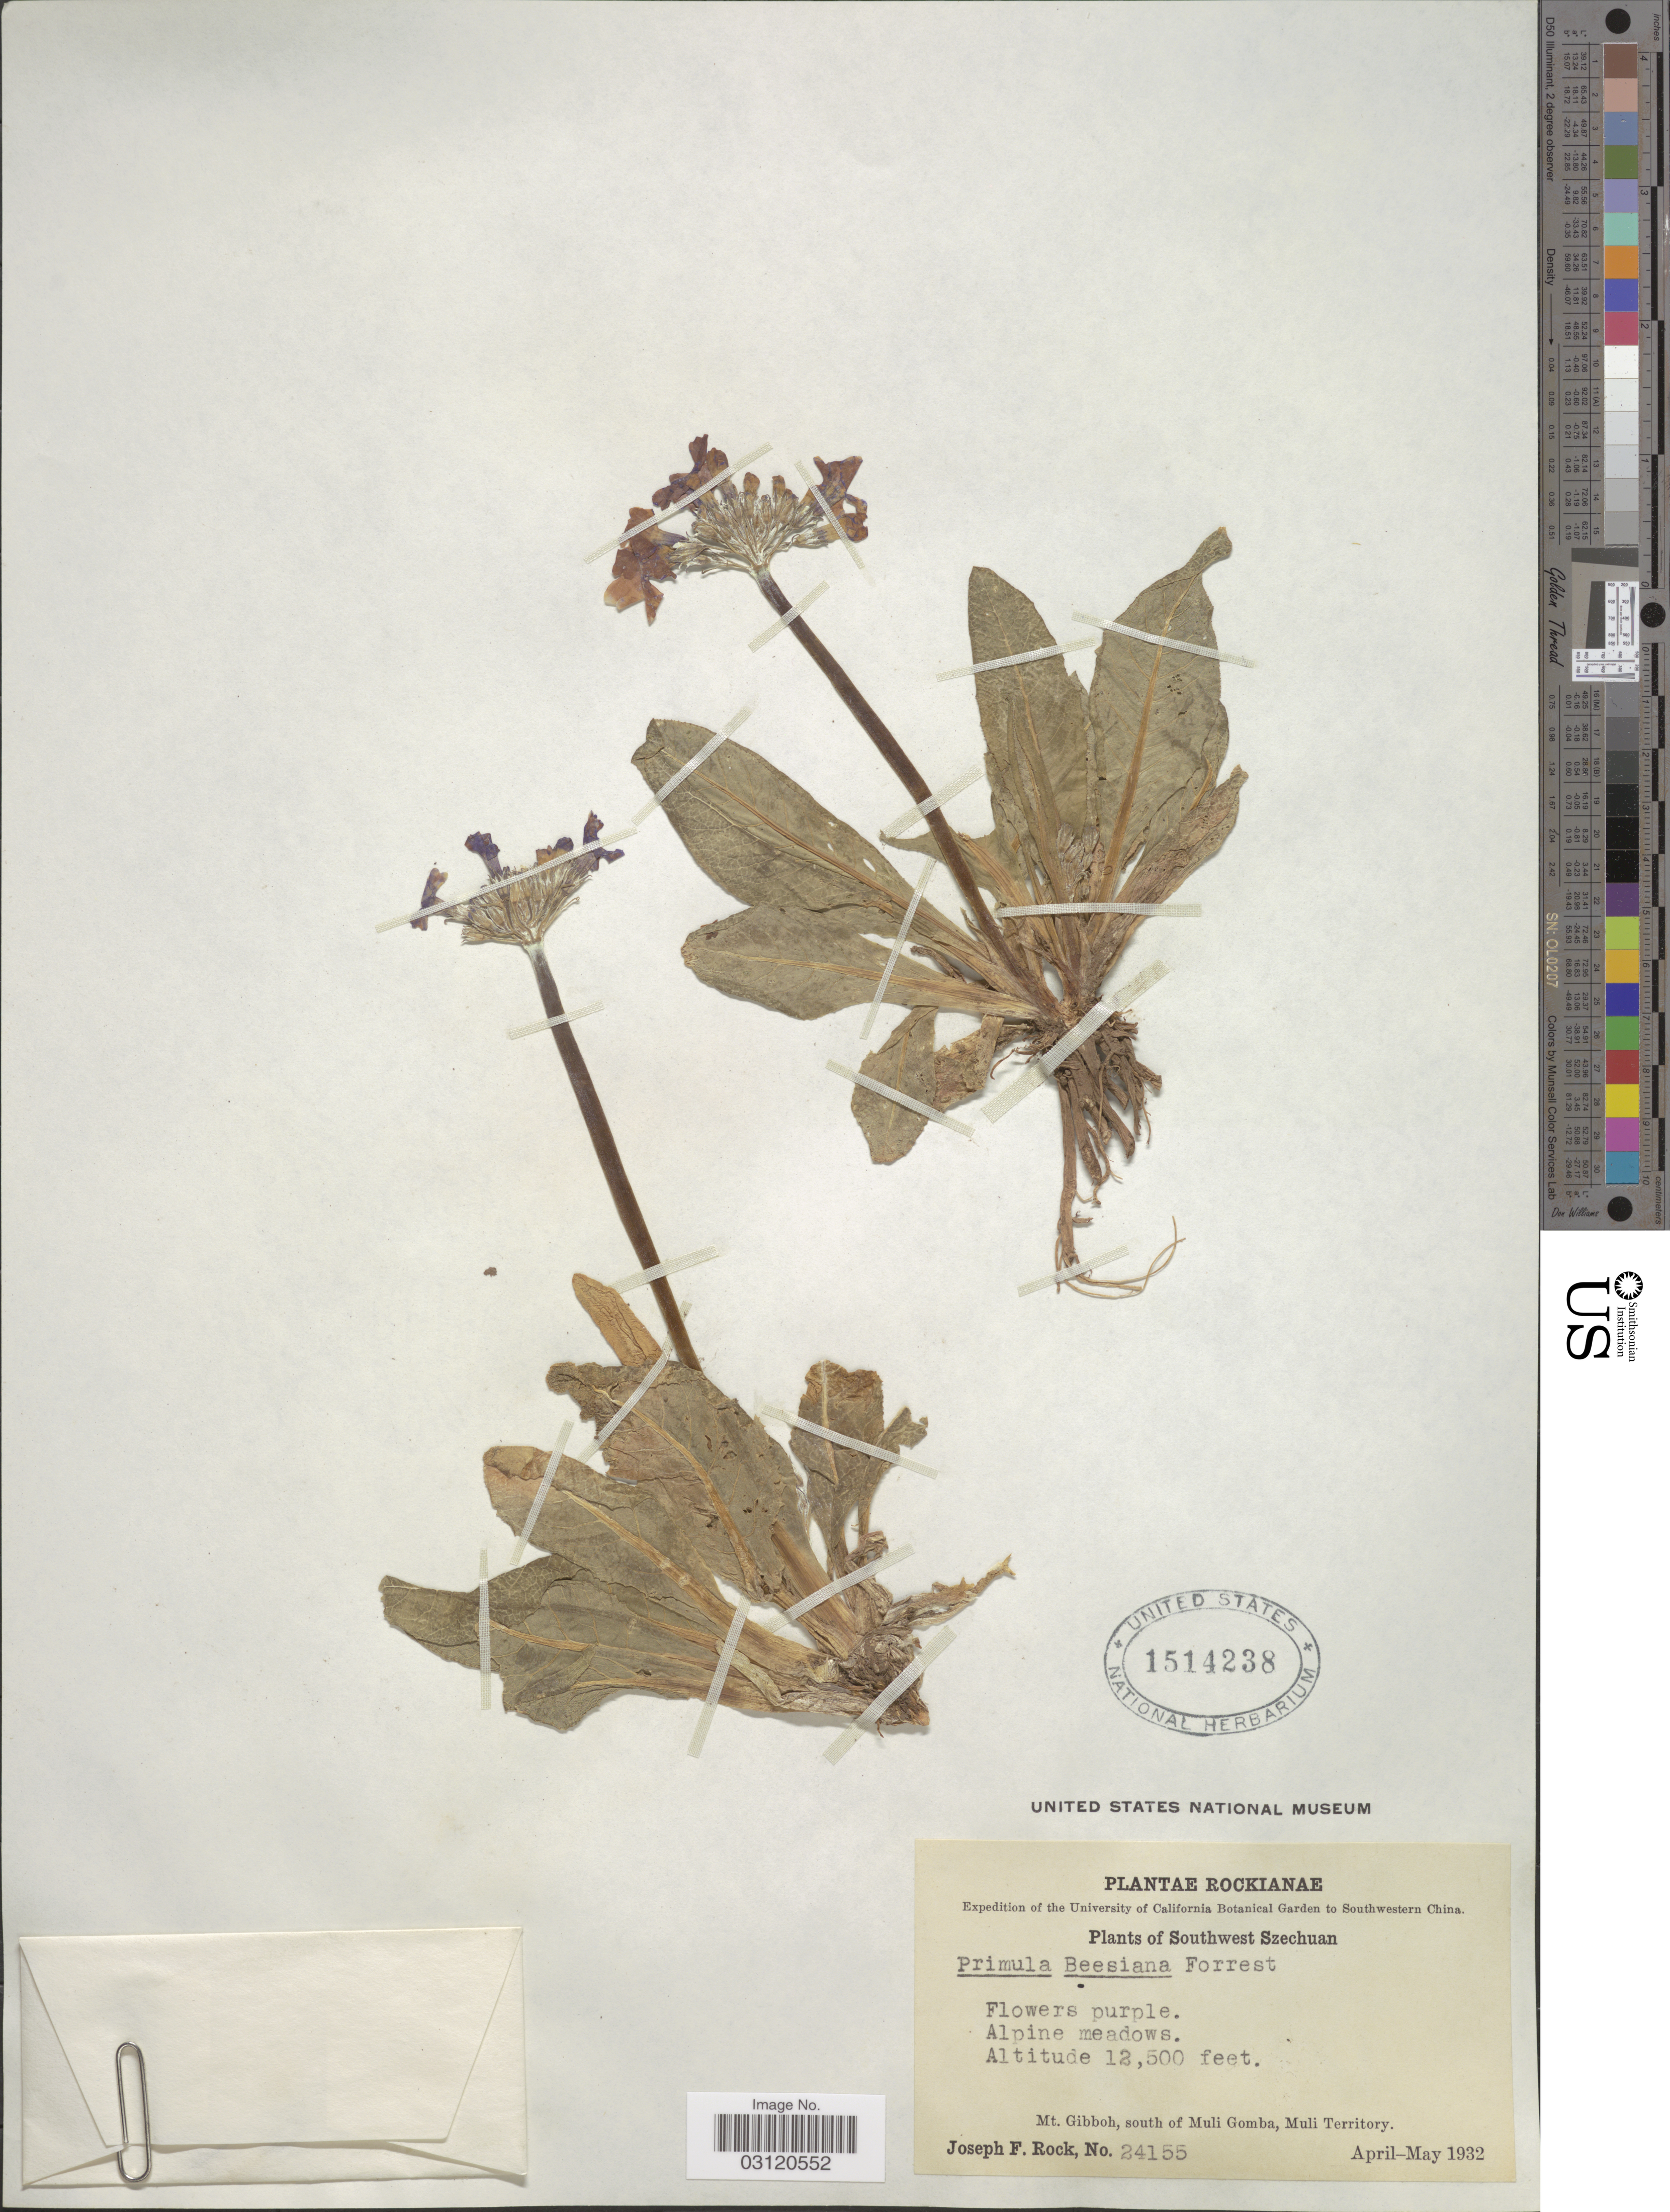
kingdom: Plantae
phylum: Tracheophyta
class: Magnoliopsida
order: Ericales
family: Primulaceae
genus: Primula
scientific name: Primula beesiana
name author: Forrest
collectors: J. F. Rock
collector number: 24155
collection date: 1932-04/1932-05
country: China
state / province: Yunnan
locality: Southwestern China, Southwest Szechuan, Mt. Gibboh, south of Muli Gomba, Muli Territory.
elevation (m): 3810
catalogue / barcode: US 1514238